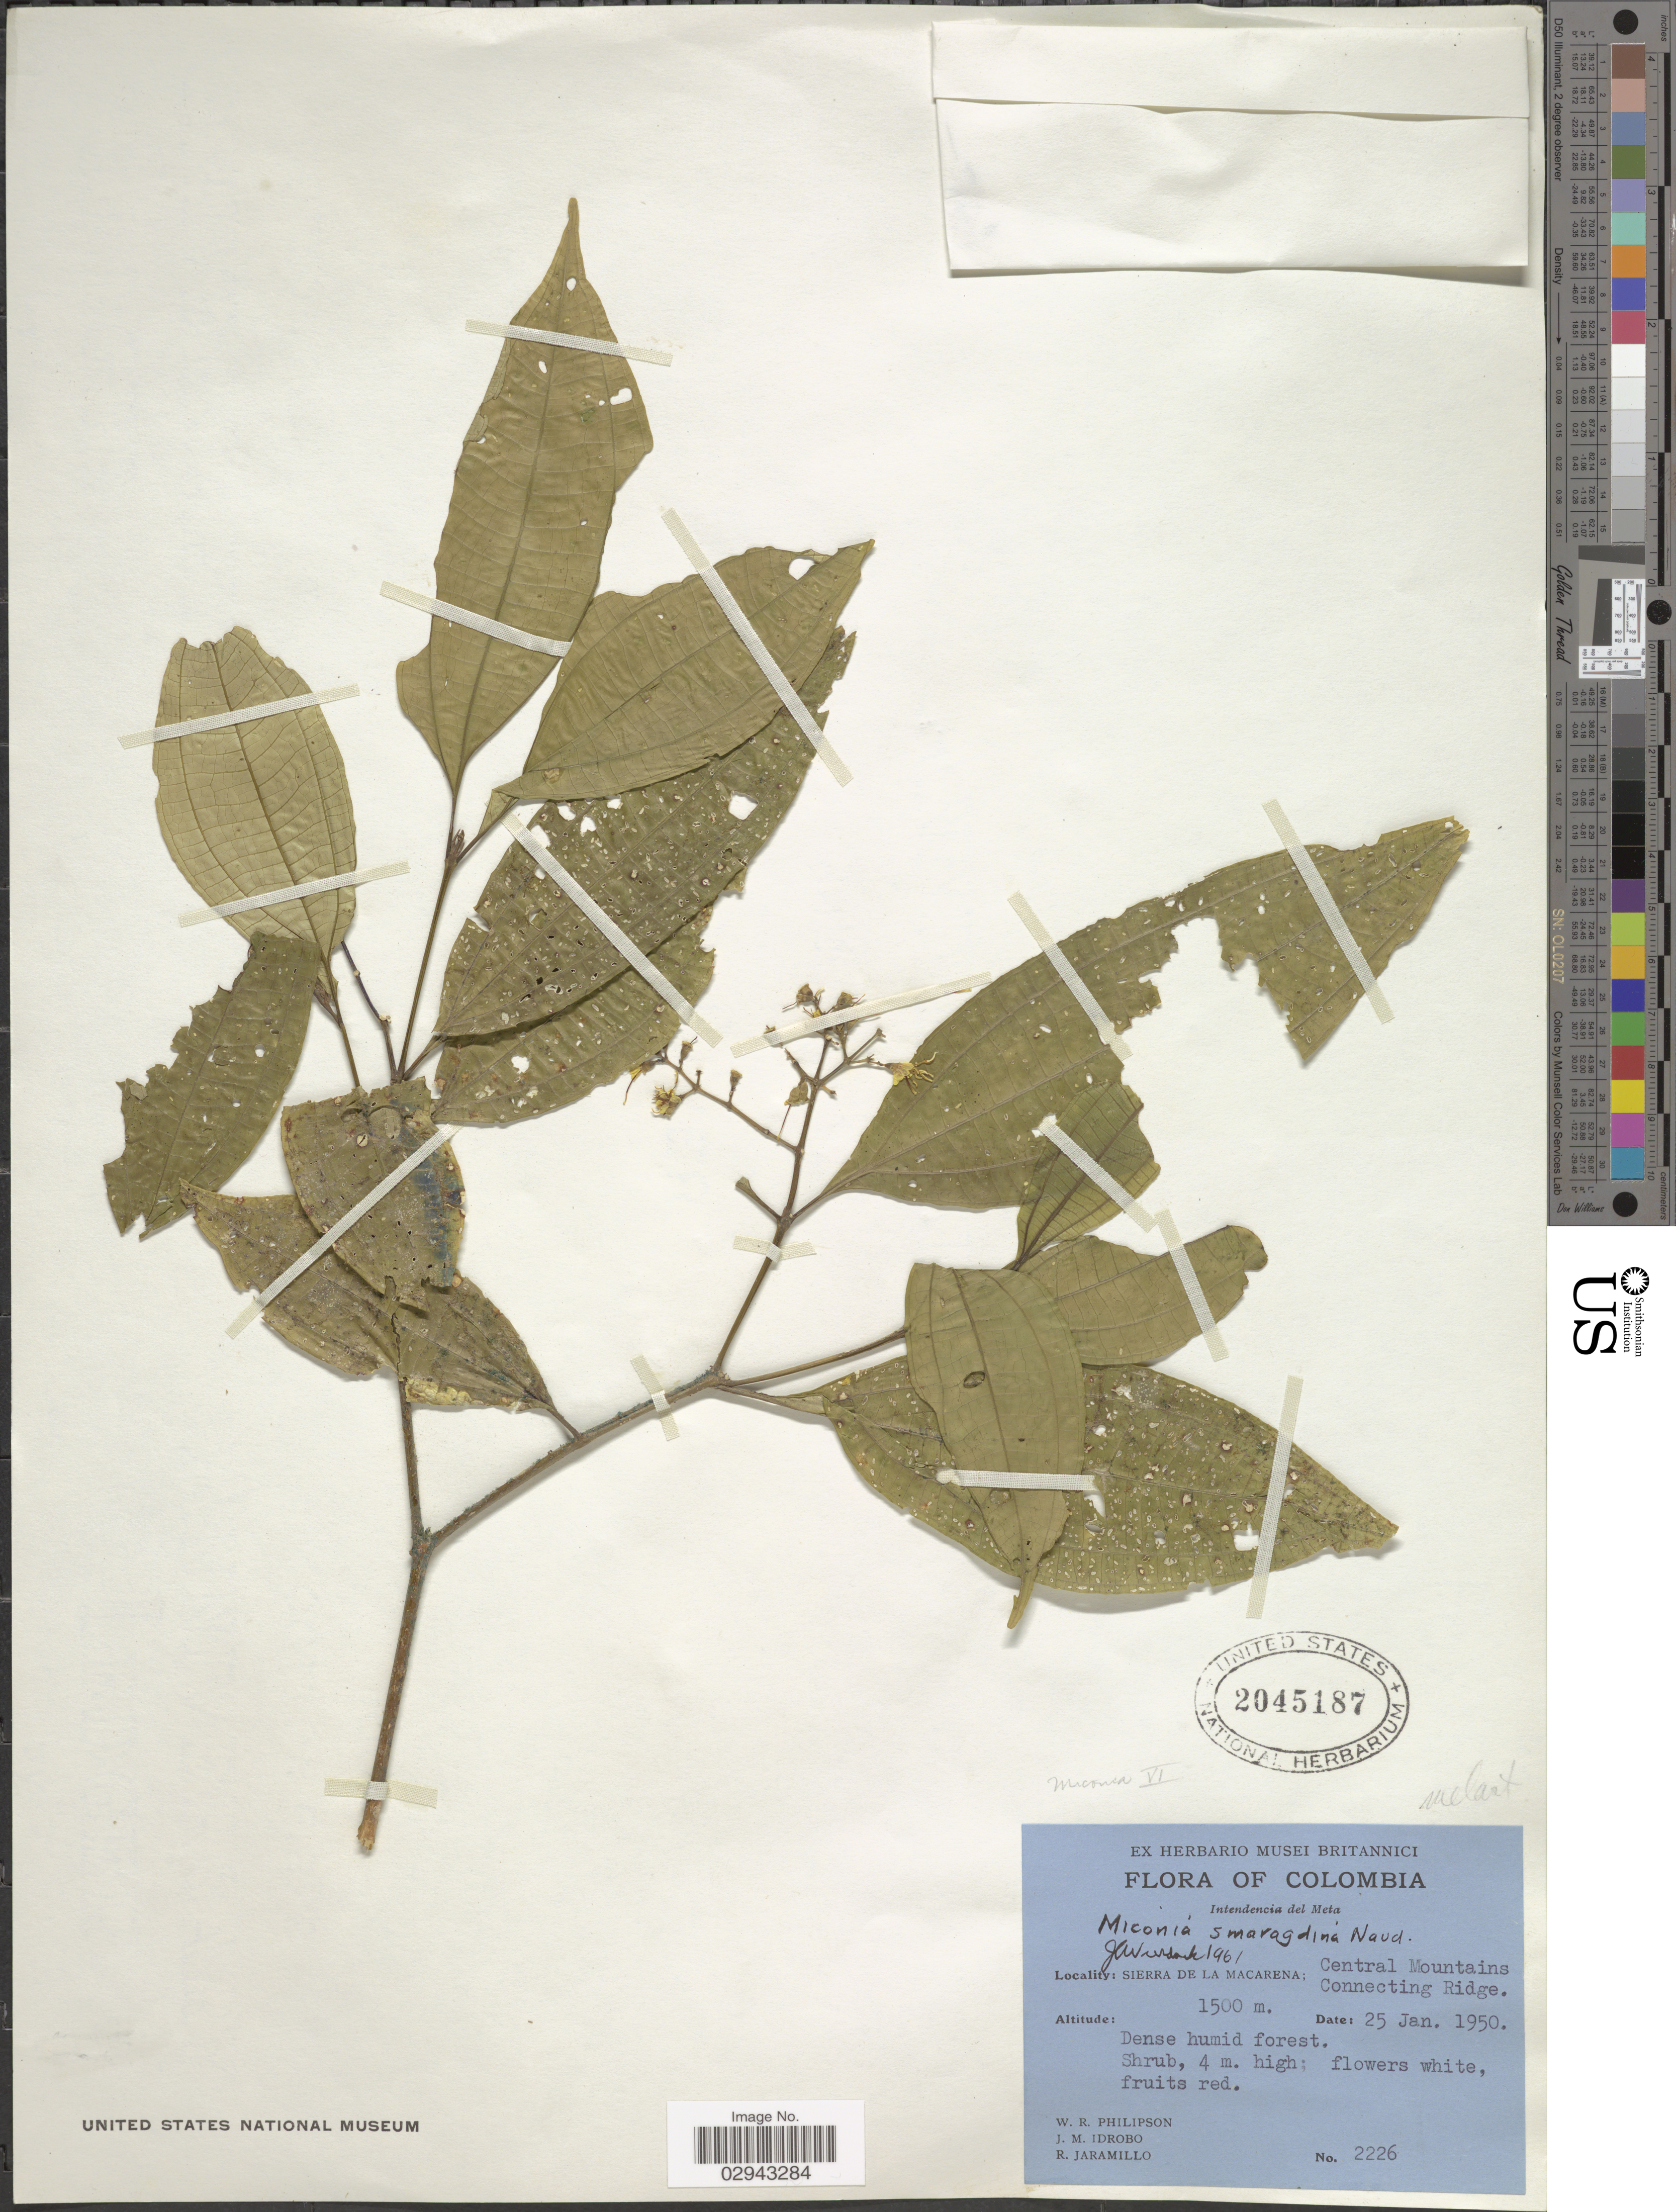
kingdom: Plantae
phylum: Tracheophyta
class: Magnoliopsida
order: Myrtales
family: Melastomataceae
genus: Miconia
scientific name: Miconia smaragdina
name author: Naudin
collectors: W. R. Philipson, J. M. Idrobo & R. Jaramillo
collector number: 2226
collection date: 1950-01-25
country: Colombia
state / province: Meta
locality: Intendencia del Meta. Sierra de la Macarena. Central Mountains Connecting Ridge.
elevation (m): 1500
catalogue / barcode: US 2045187